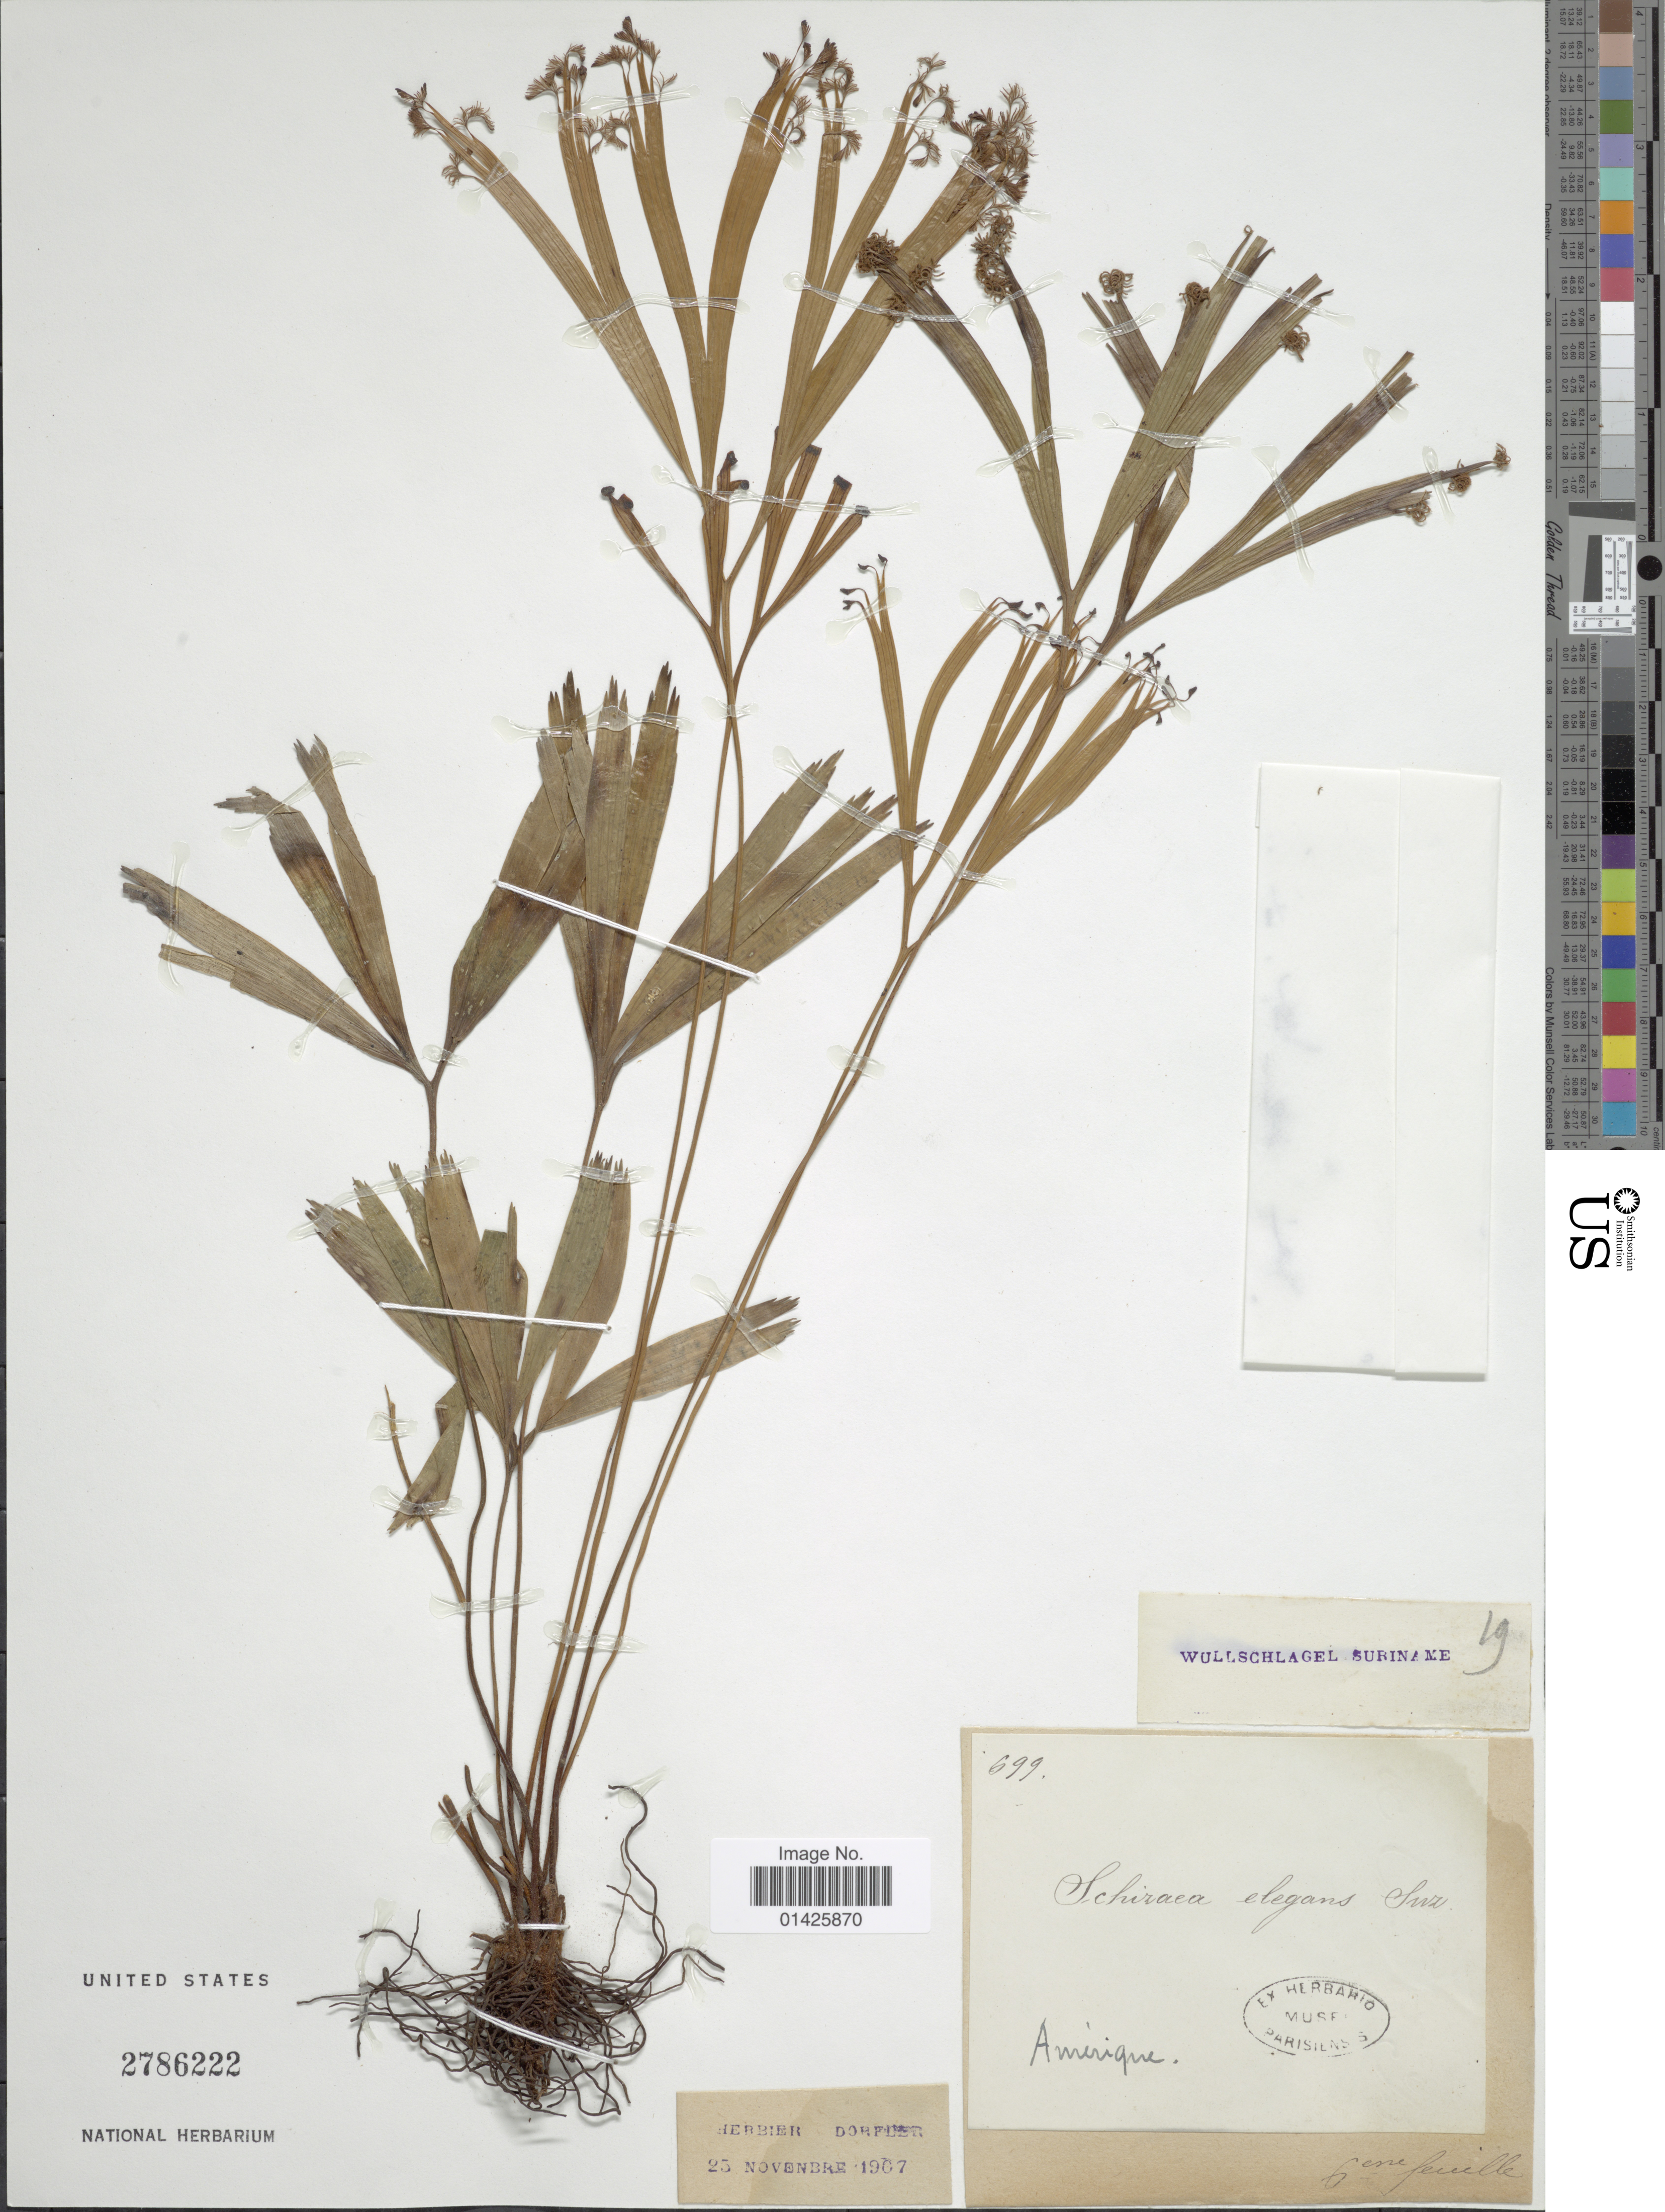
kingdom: Plantae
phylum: Tracheophyta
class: Polypodiopsida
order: Schizaeales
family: Schizaeaceae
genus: Schizaea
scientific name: Schizaea elegans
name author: (Vahl) Sw.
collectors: ex herb. Dörfler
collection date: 1907-11-25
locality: Amerique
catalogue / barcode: US 2786222